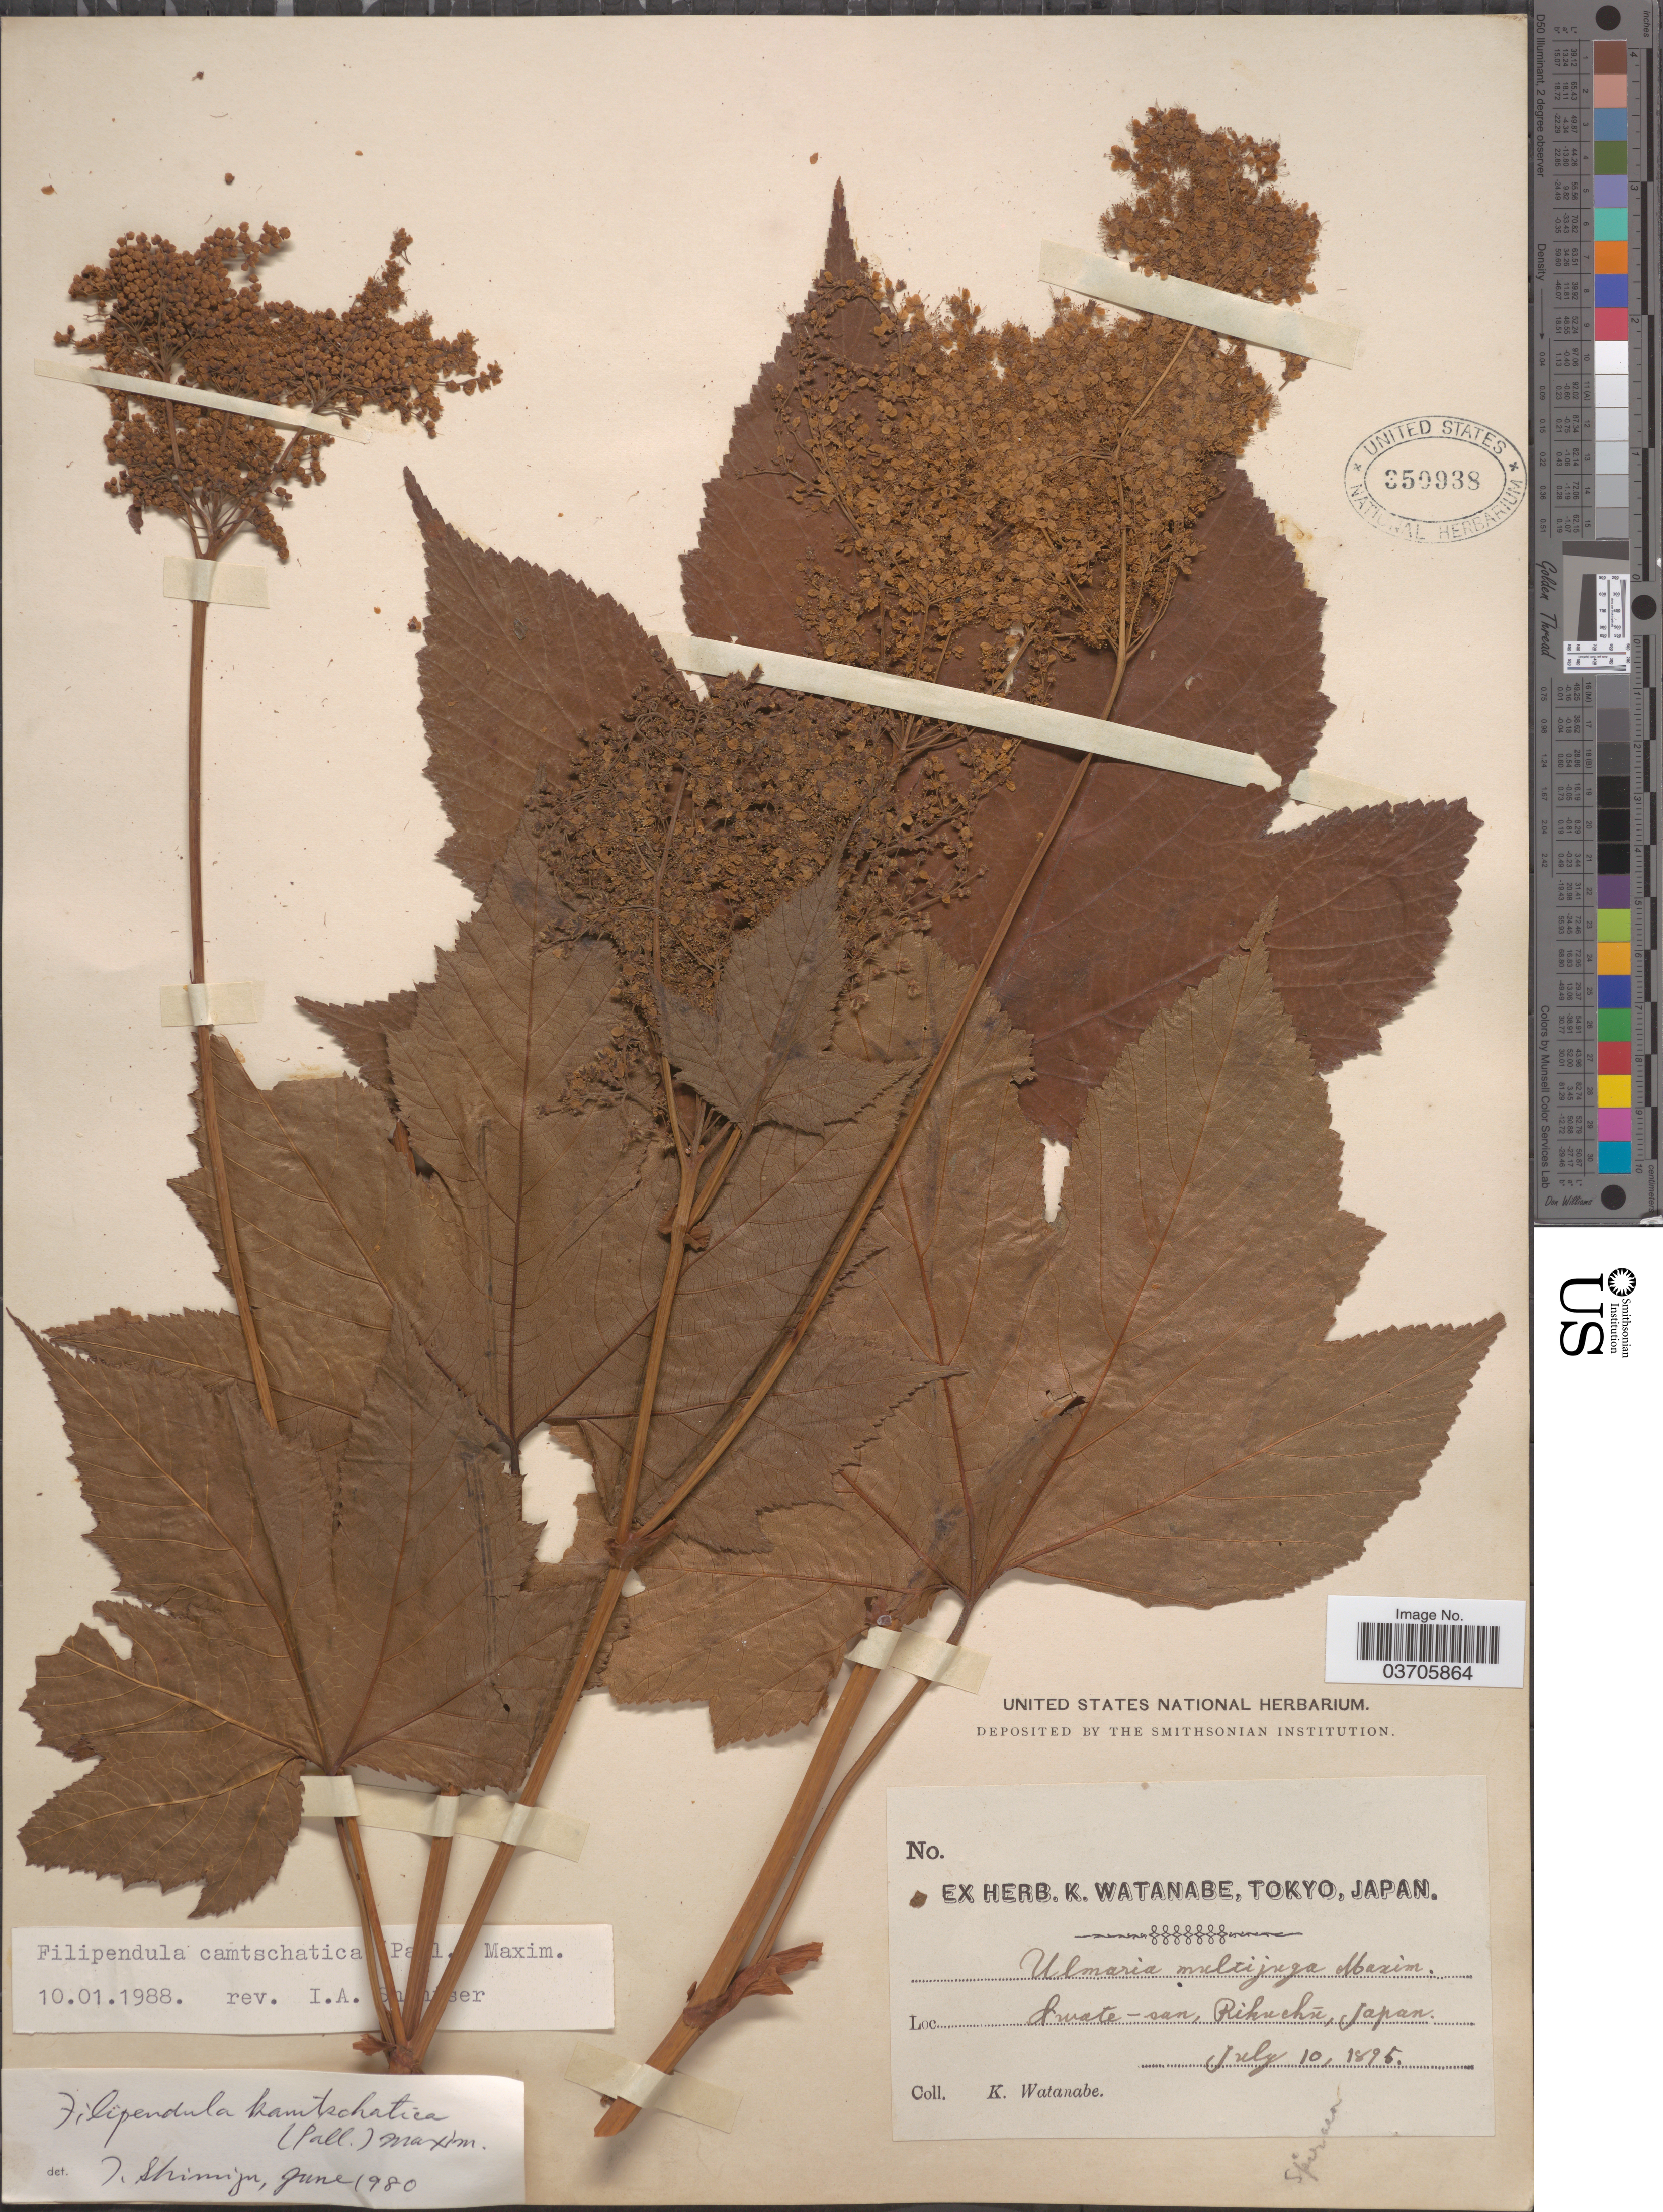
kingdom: Plantae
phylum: Tracheophyta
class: Magnoliopsida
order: Rosales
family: Rosaceae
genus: Filipendula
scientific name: Filipendula camtschatica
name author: (Pall.) Maxim.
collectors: K. Watanabe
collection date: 1895-07-10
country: Japan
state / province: Tokyo, Federal City of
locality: Swate-san, Rikuchū.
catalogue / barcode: US 359938